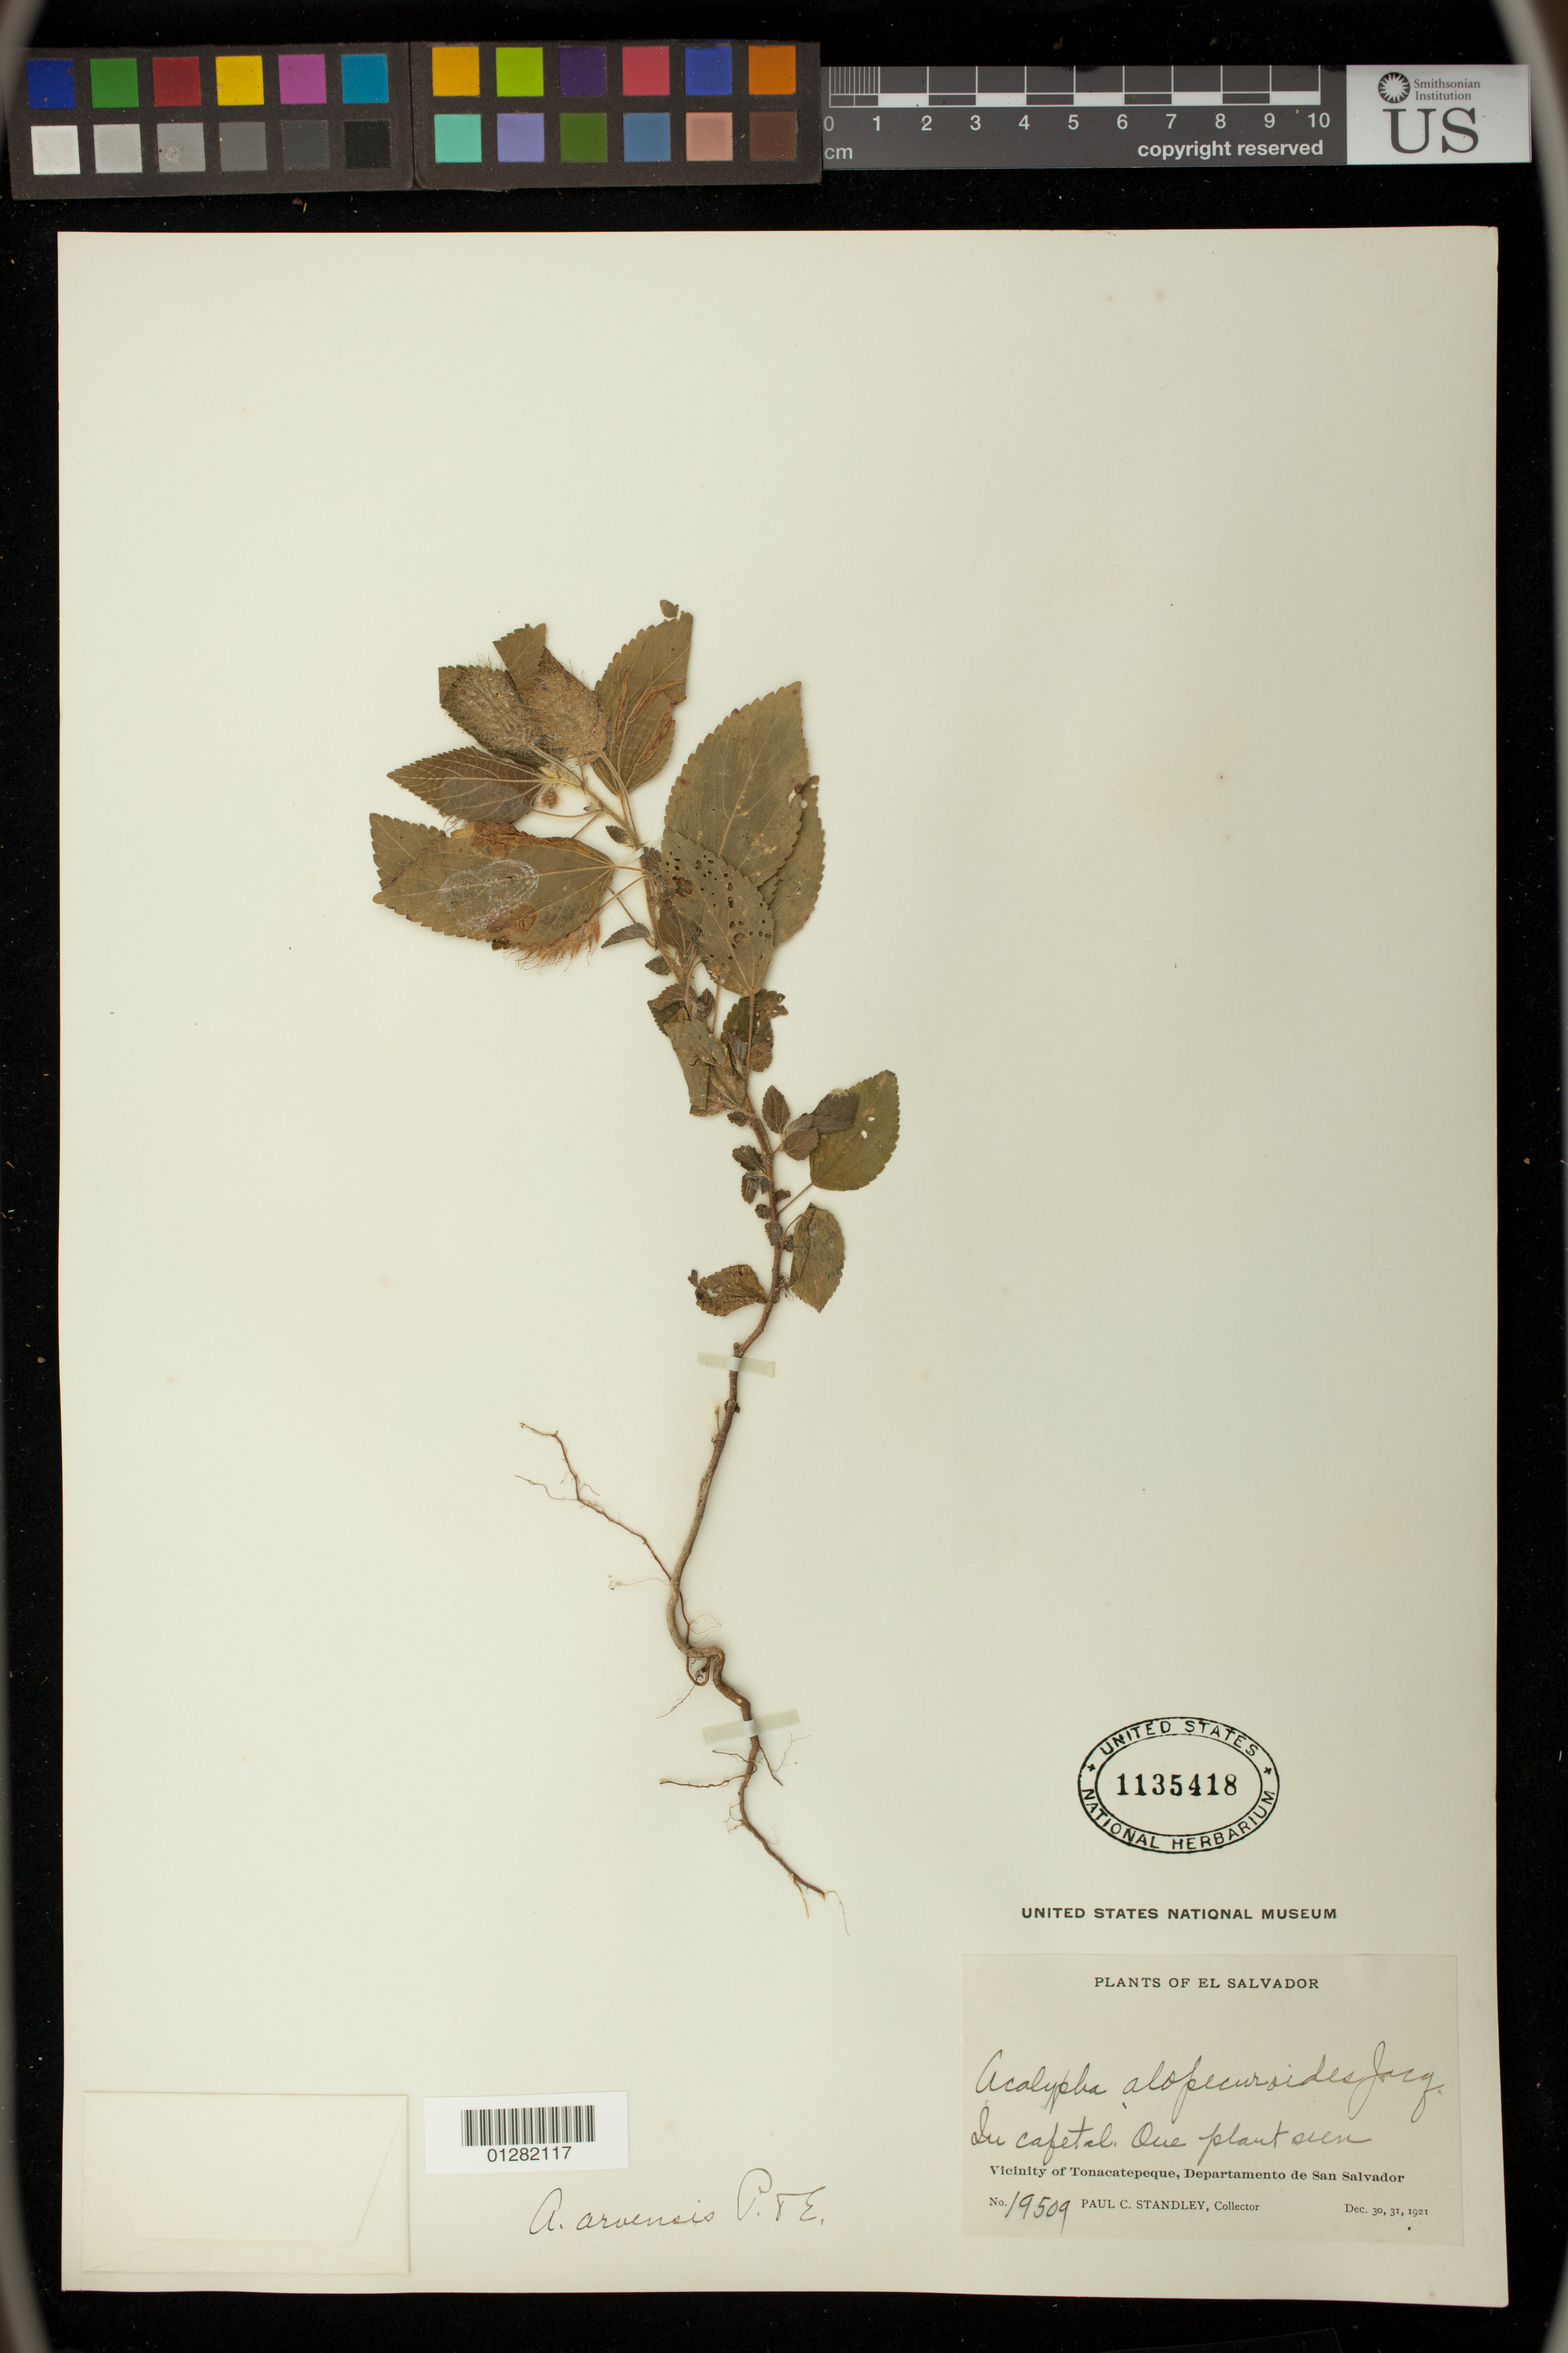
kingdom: Plantae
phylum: Tracheophyta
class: Magnoliopsida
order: Malpighiales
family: Euphorbiaceae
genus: Acalypha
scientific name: Acalypha arvensis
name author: Poepp.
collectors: P. C. Standley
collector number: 19509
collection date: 1921-12-30/1921-12-31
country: El Salvador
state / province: San Salvador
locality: Tonacatepeque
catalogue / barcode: US 1135418